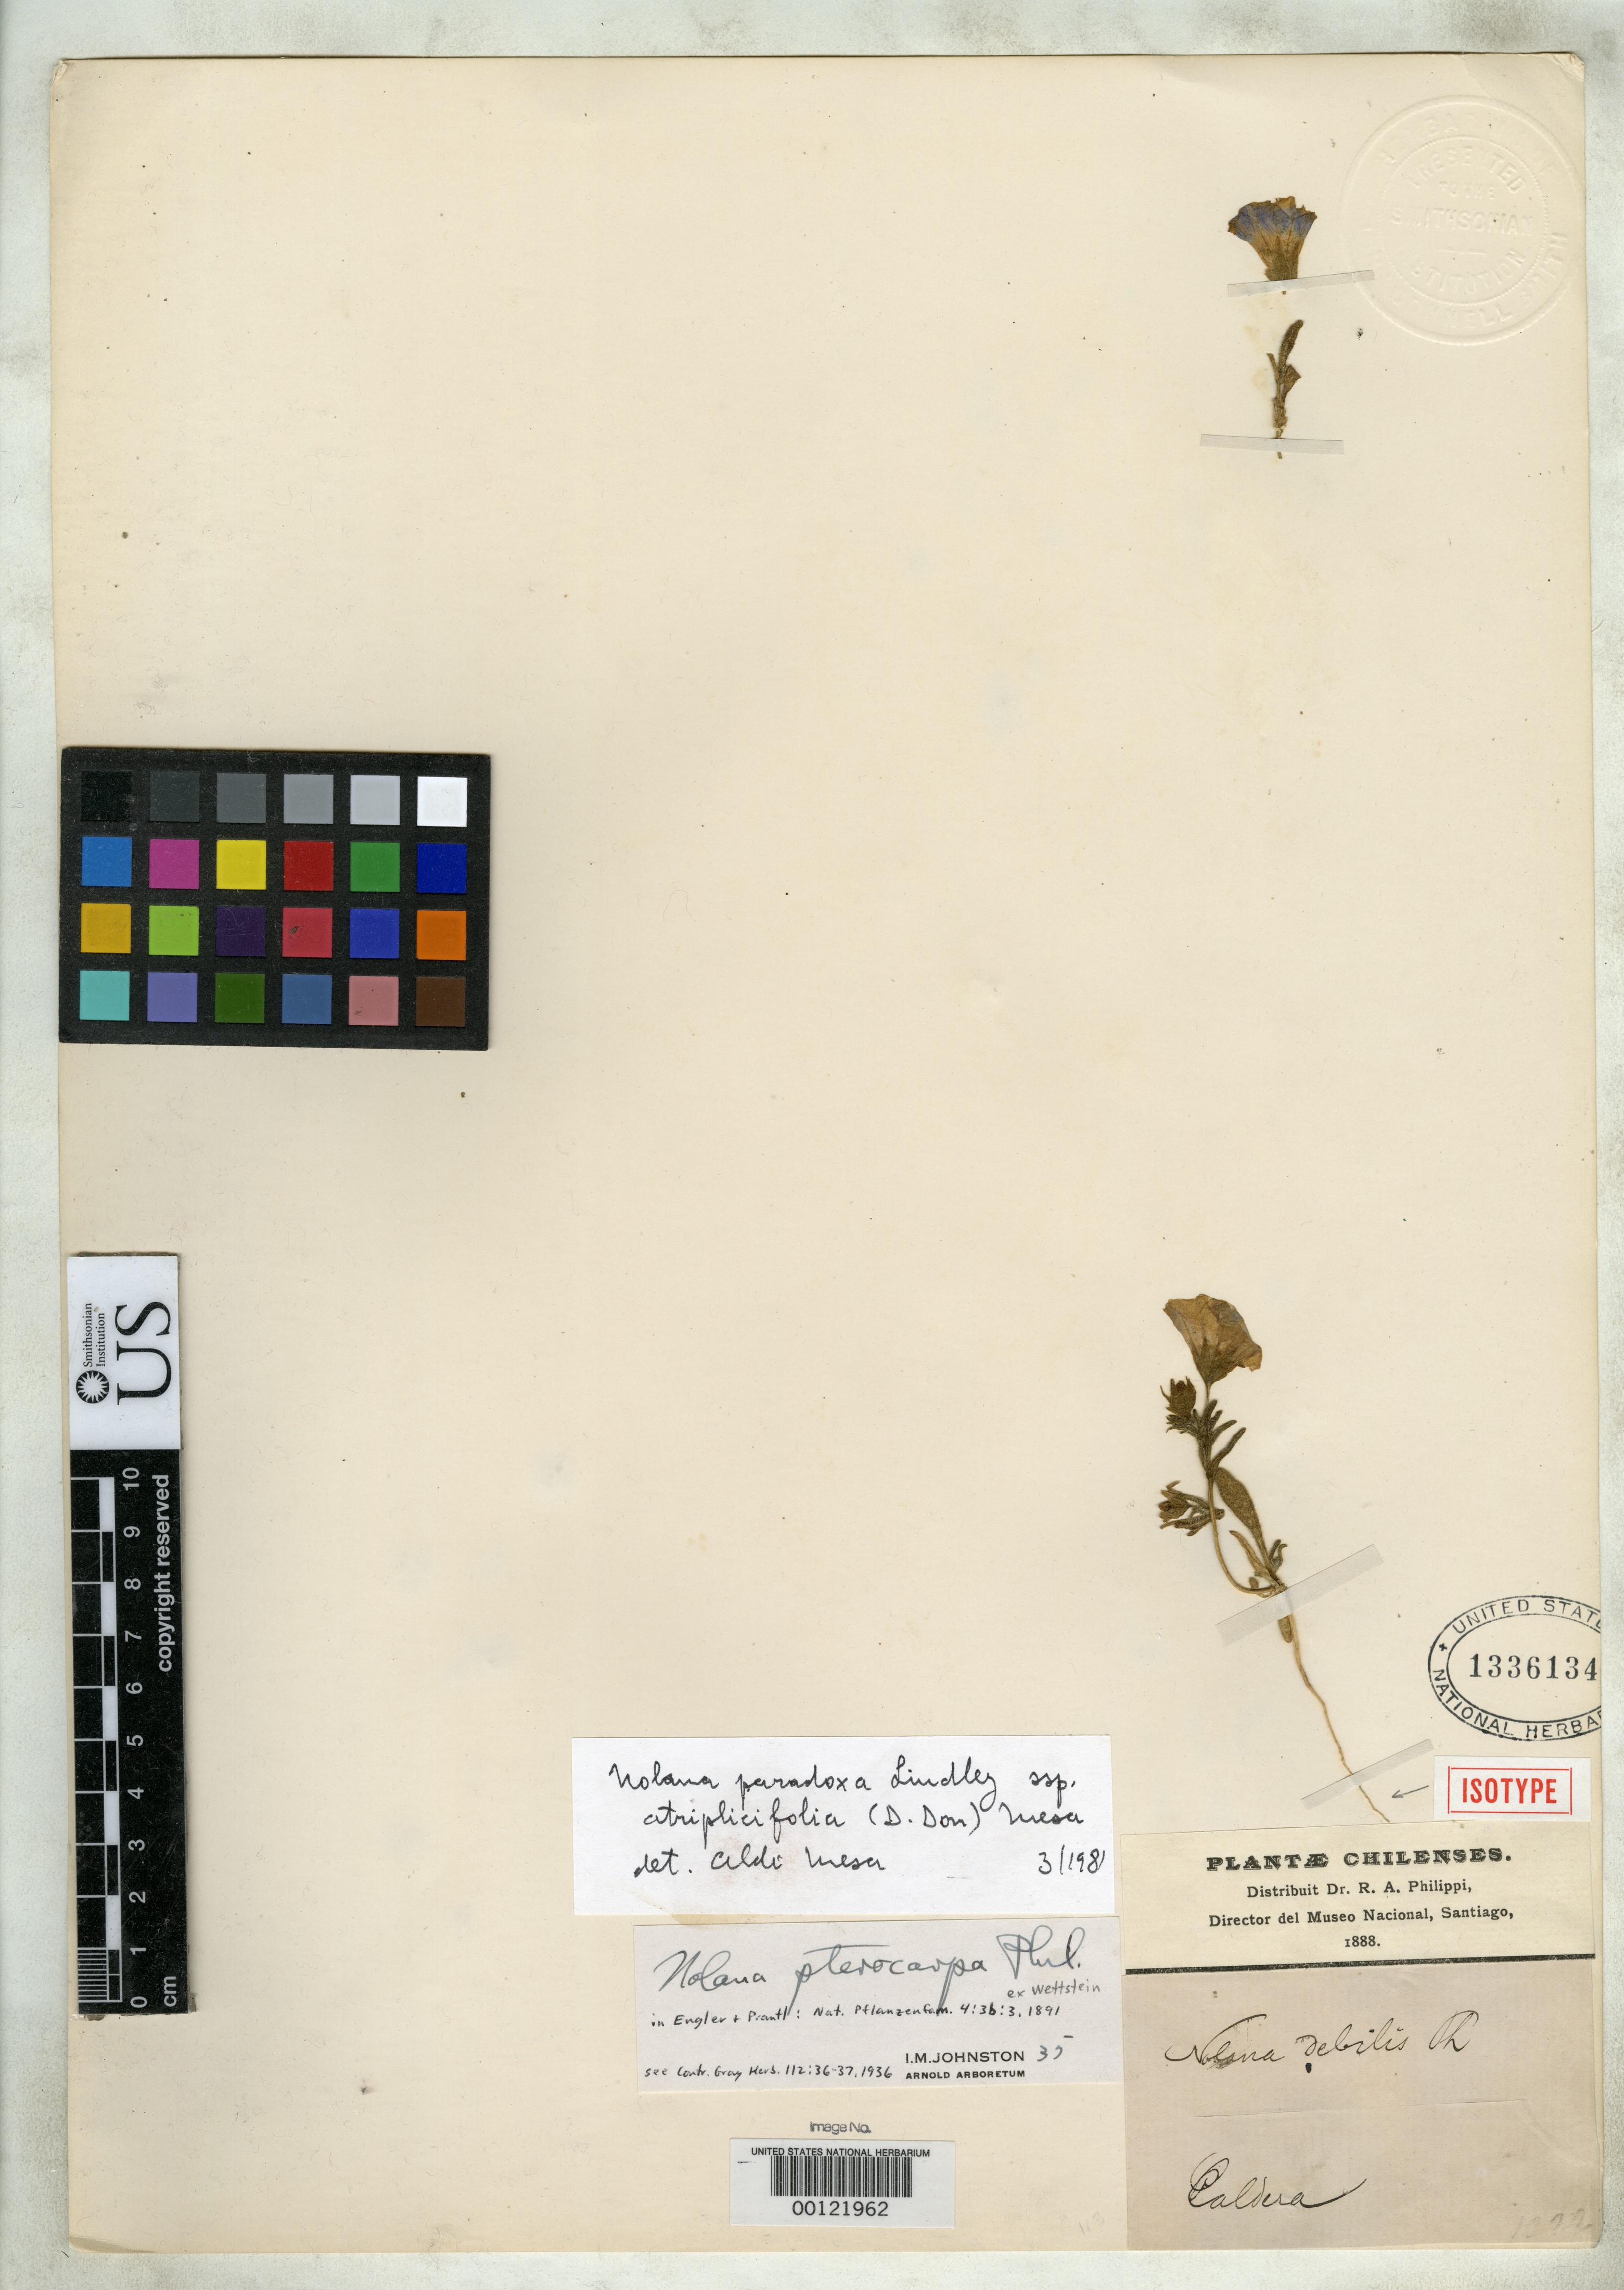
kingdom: Plantae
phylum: Tracheophyta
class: Magnoliopsida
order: Solanales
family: Solanaceae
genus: Nolana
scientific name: Nolana pterocarpa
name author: Phil. ex von Wettstein in Engl. & Prantl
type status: Isotype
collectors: I.M. Johnston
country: Chile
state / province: Atacama (III)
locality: Caldera.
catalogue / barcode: US 1336134